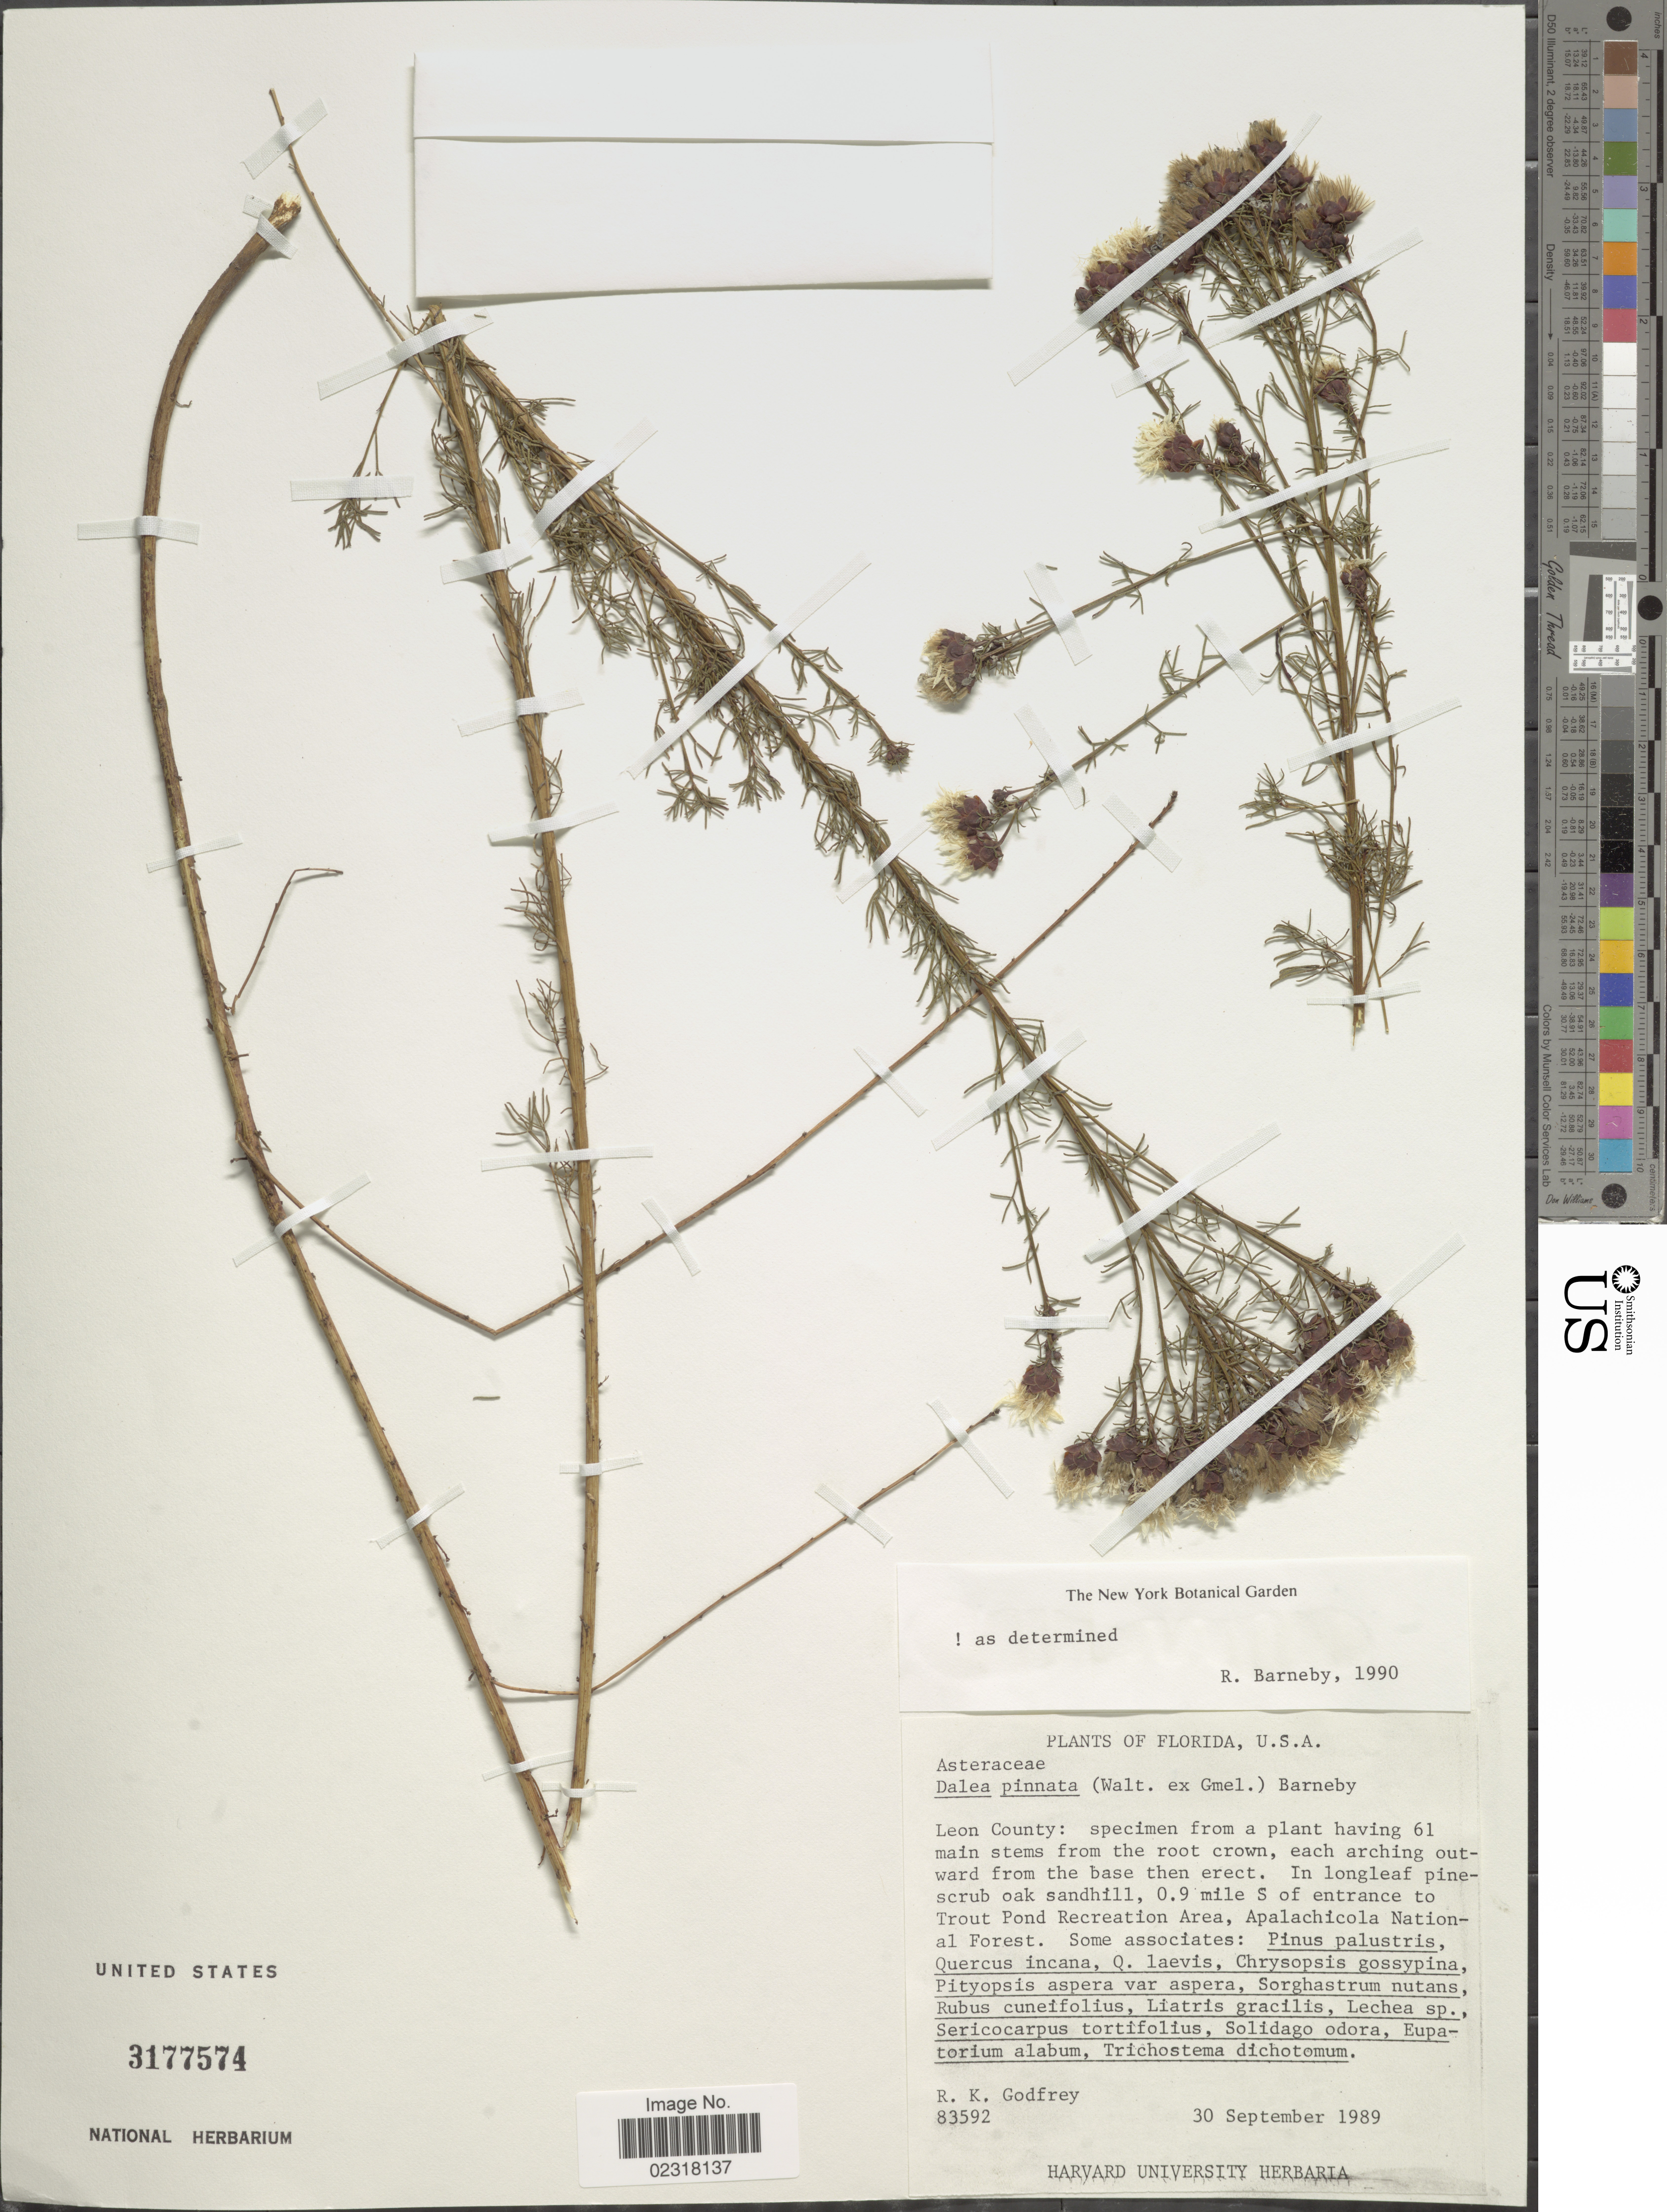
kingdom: Plantae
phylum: Tracheophyta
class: Magnoliopsida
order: Fabales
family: Fabaceae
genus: Dalea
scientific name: Dalea pinnata var. pinnata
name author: (J.F. Gmel.) Barneby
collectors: R. K. Godfrey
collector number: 83592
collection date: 1989-09-30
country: United States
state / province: Florida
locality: Leon County: in longleaf pine-scrub oak sandhill, 0.9 mile S of entrance to Trout Pond Recreation Area, Apalachicola National Forest.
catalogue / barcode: US 3177574